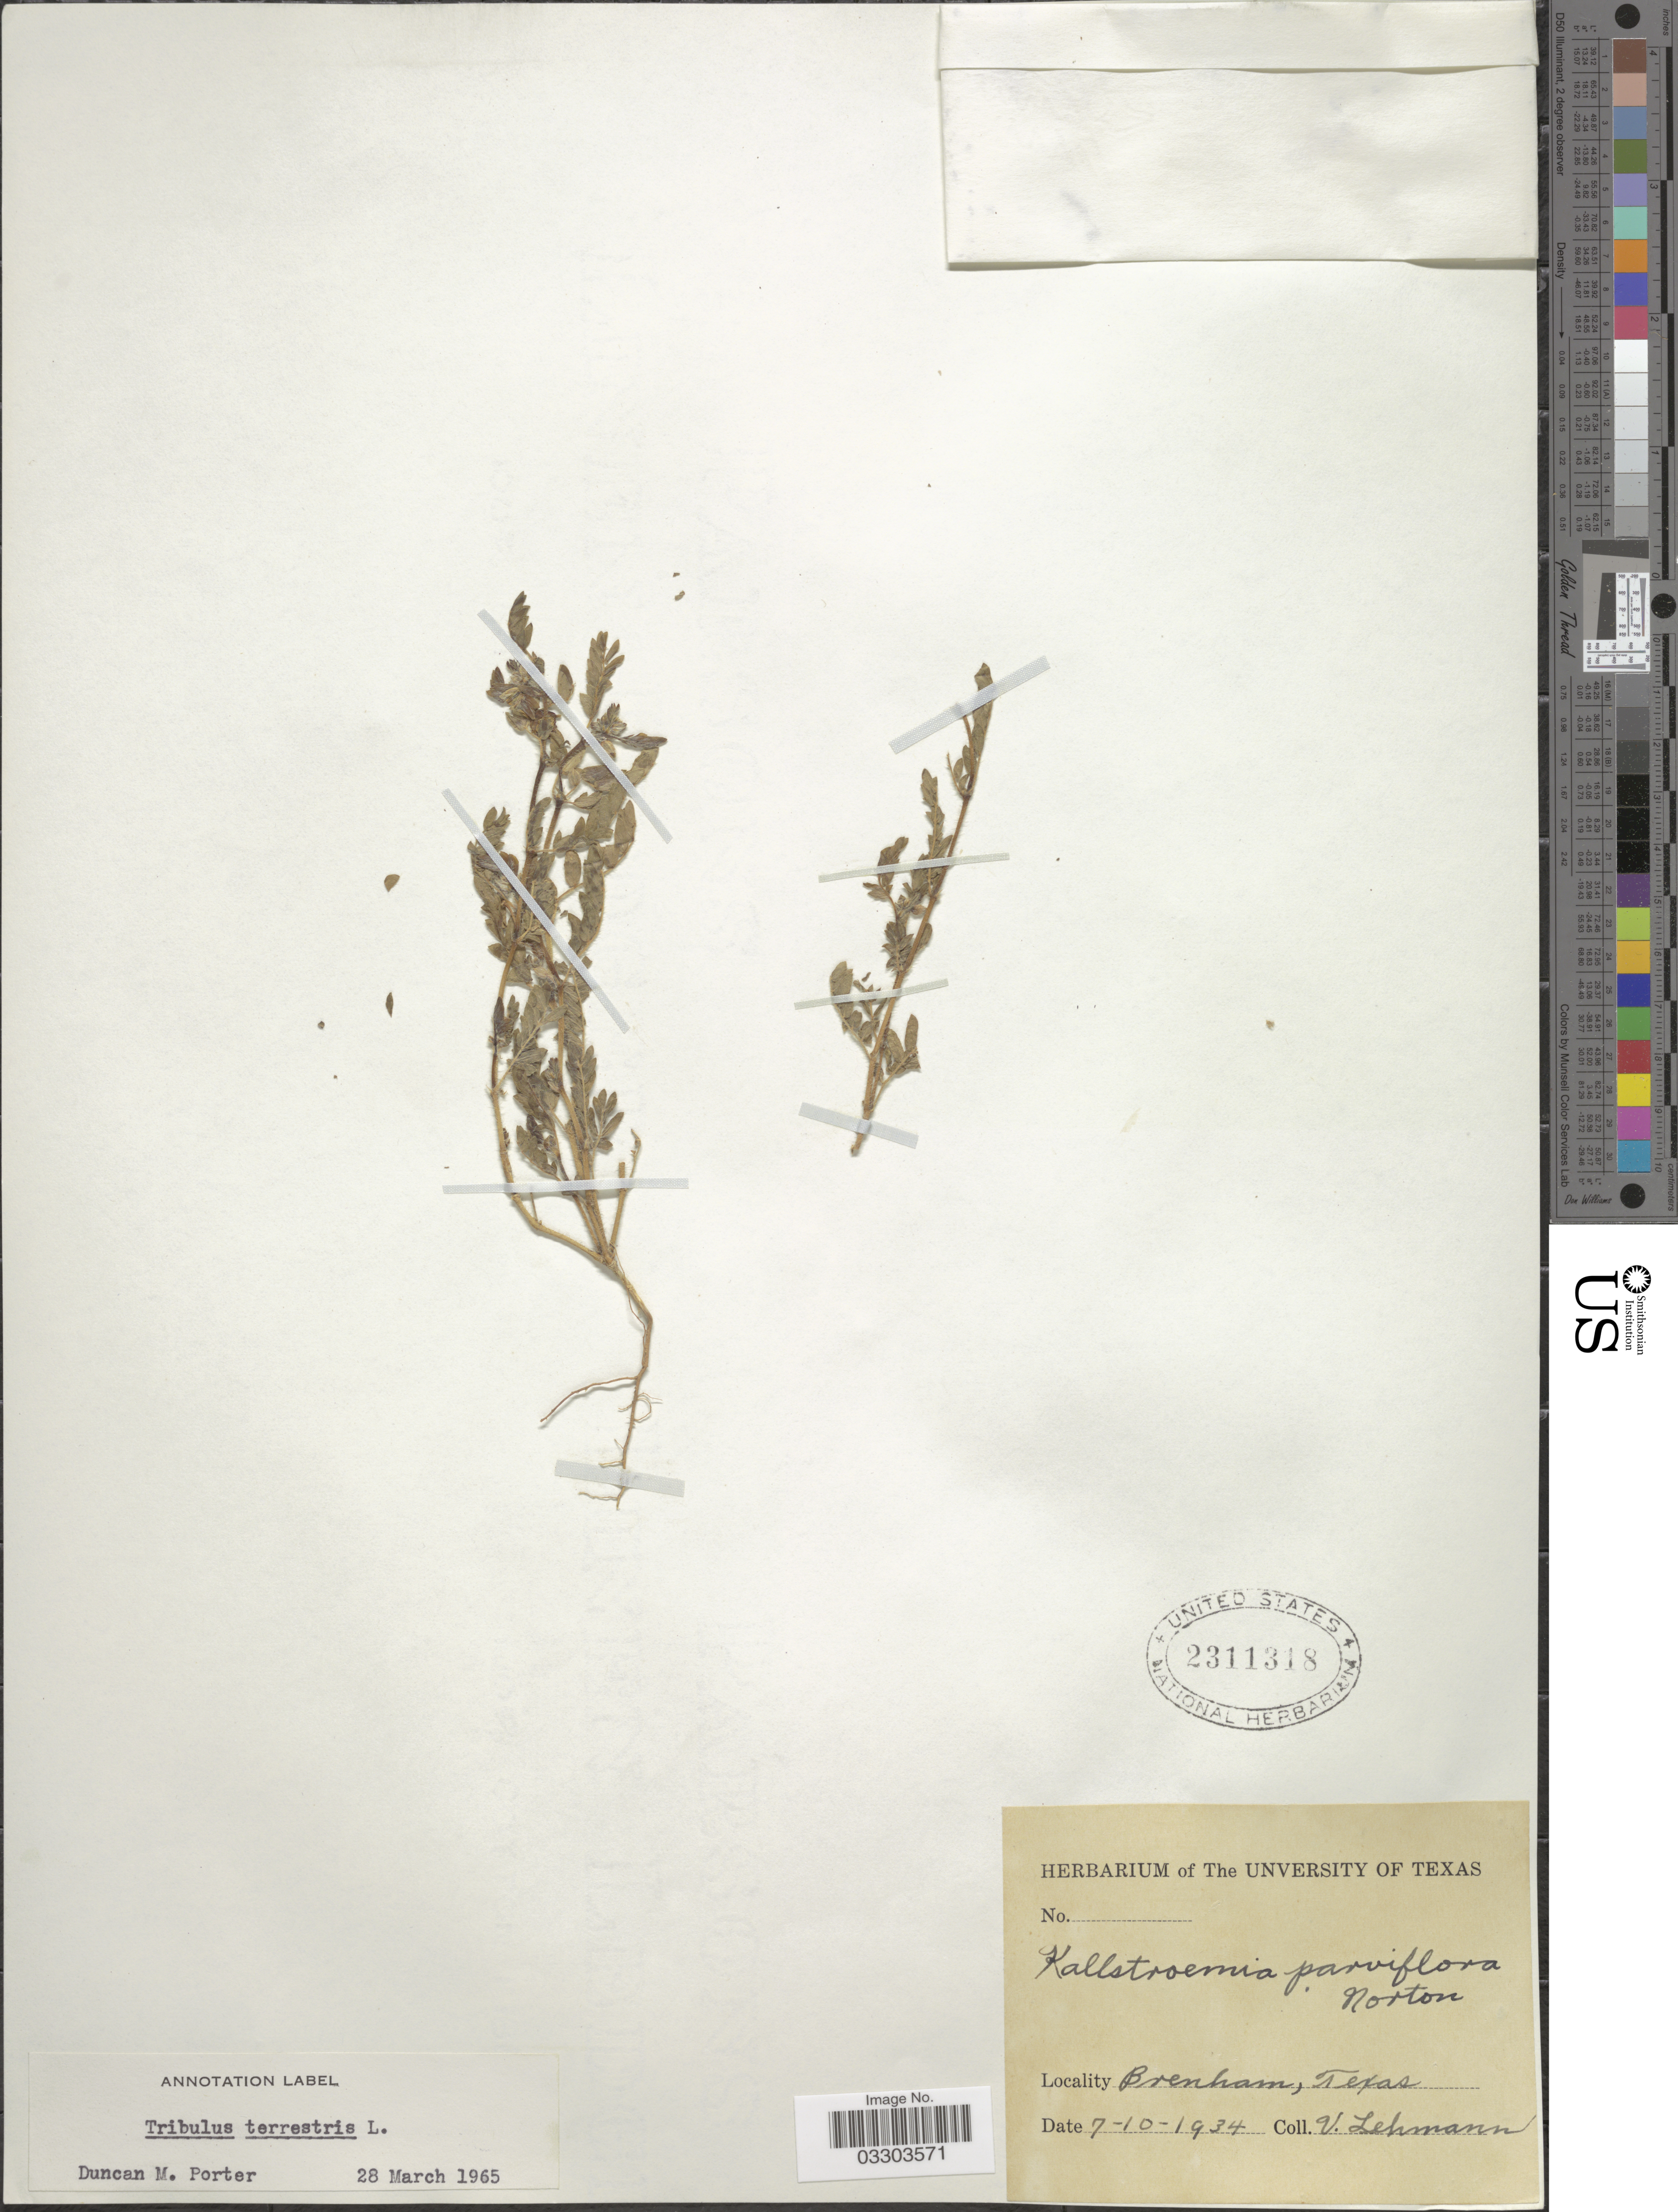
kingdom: Plantae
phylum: Tracheophyta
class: Magnoliopsida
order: Zygophyllales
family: Zygophyllaceae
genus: Tribulus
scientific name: Tribulus terrestris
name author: L.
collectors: V. Lehmann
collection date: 1934-07-10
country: United States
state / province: Texas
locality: Brenham.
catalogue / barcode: US 2311318